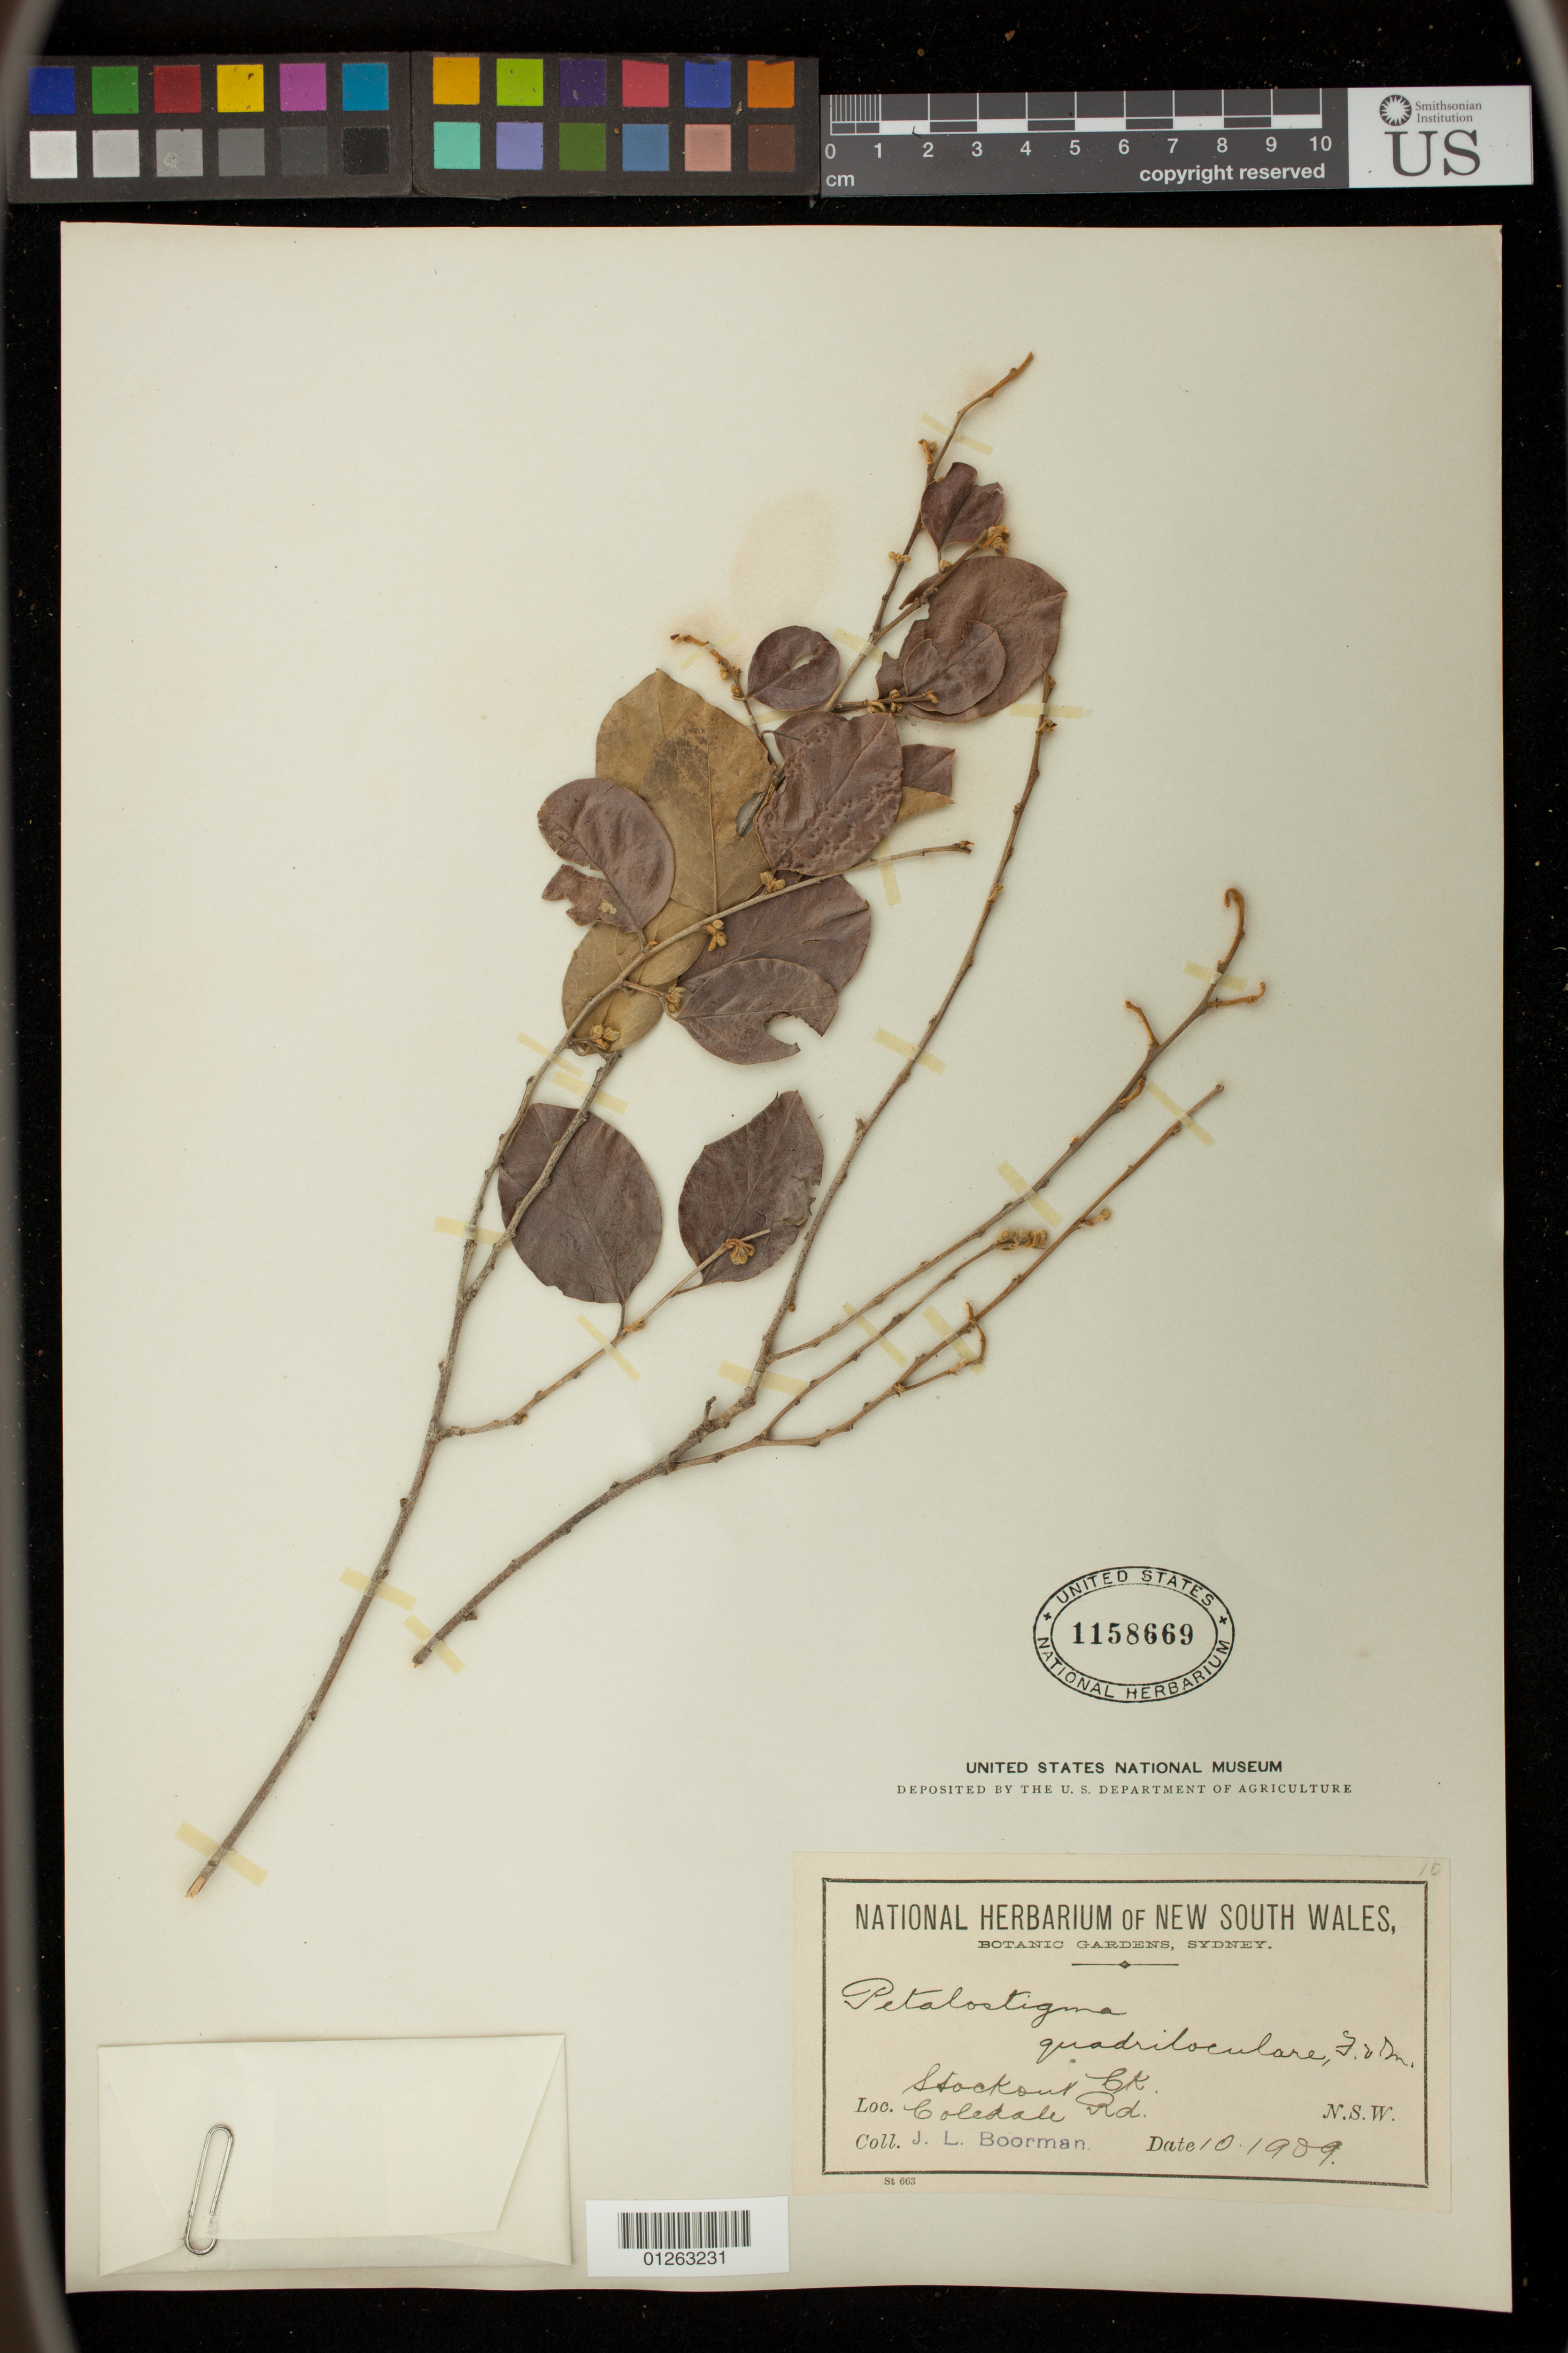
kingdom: Plantae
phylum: Tracheophyta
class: Magnoliopsida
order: Malpighiales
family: Picrodendraceae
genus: Petalostigma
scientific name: Petalostigma quadriloculare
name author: F. Muell.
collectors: J. Boorman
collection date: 1909-10-01/1909-10-31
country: Australia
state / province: New South Wales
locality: Stockoul C. K.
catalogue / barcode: US 1158669